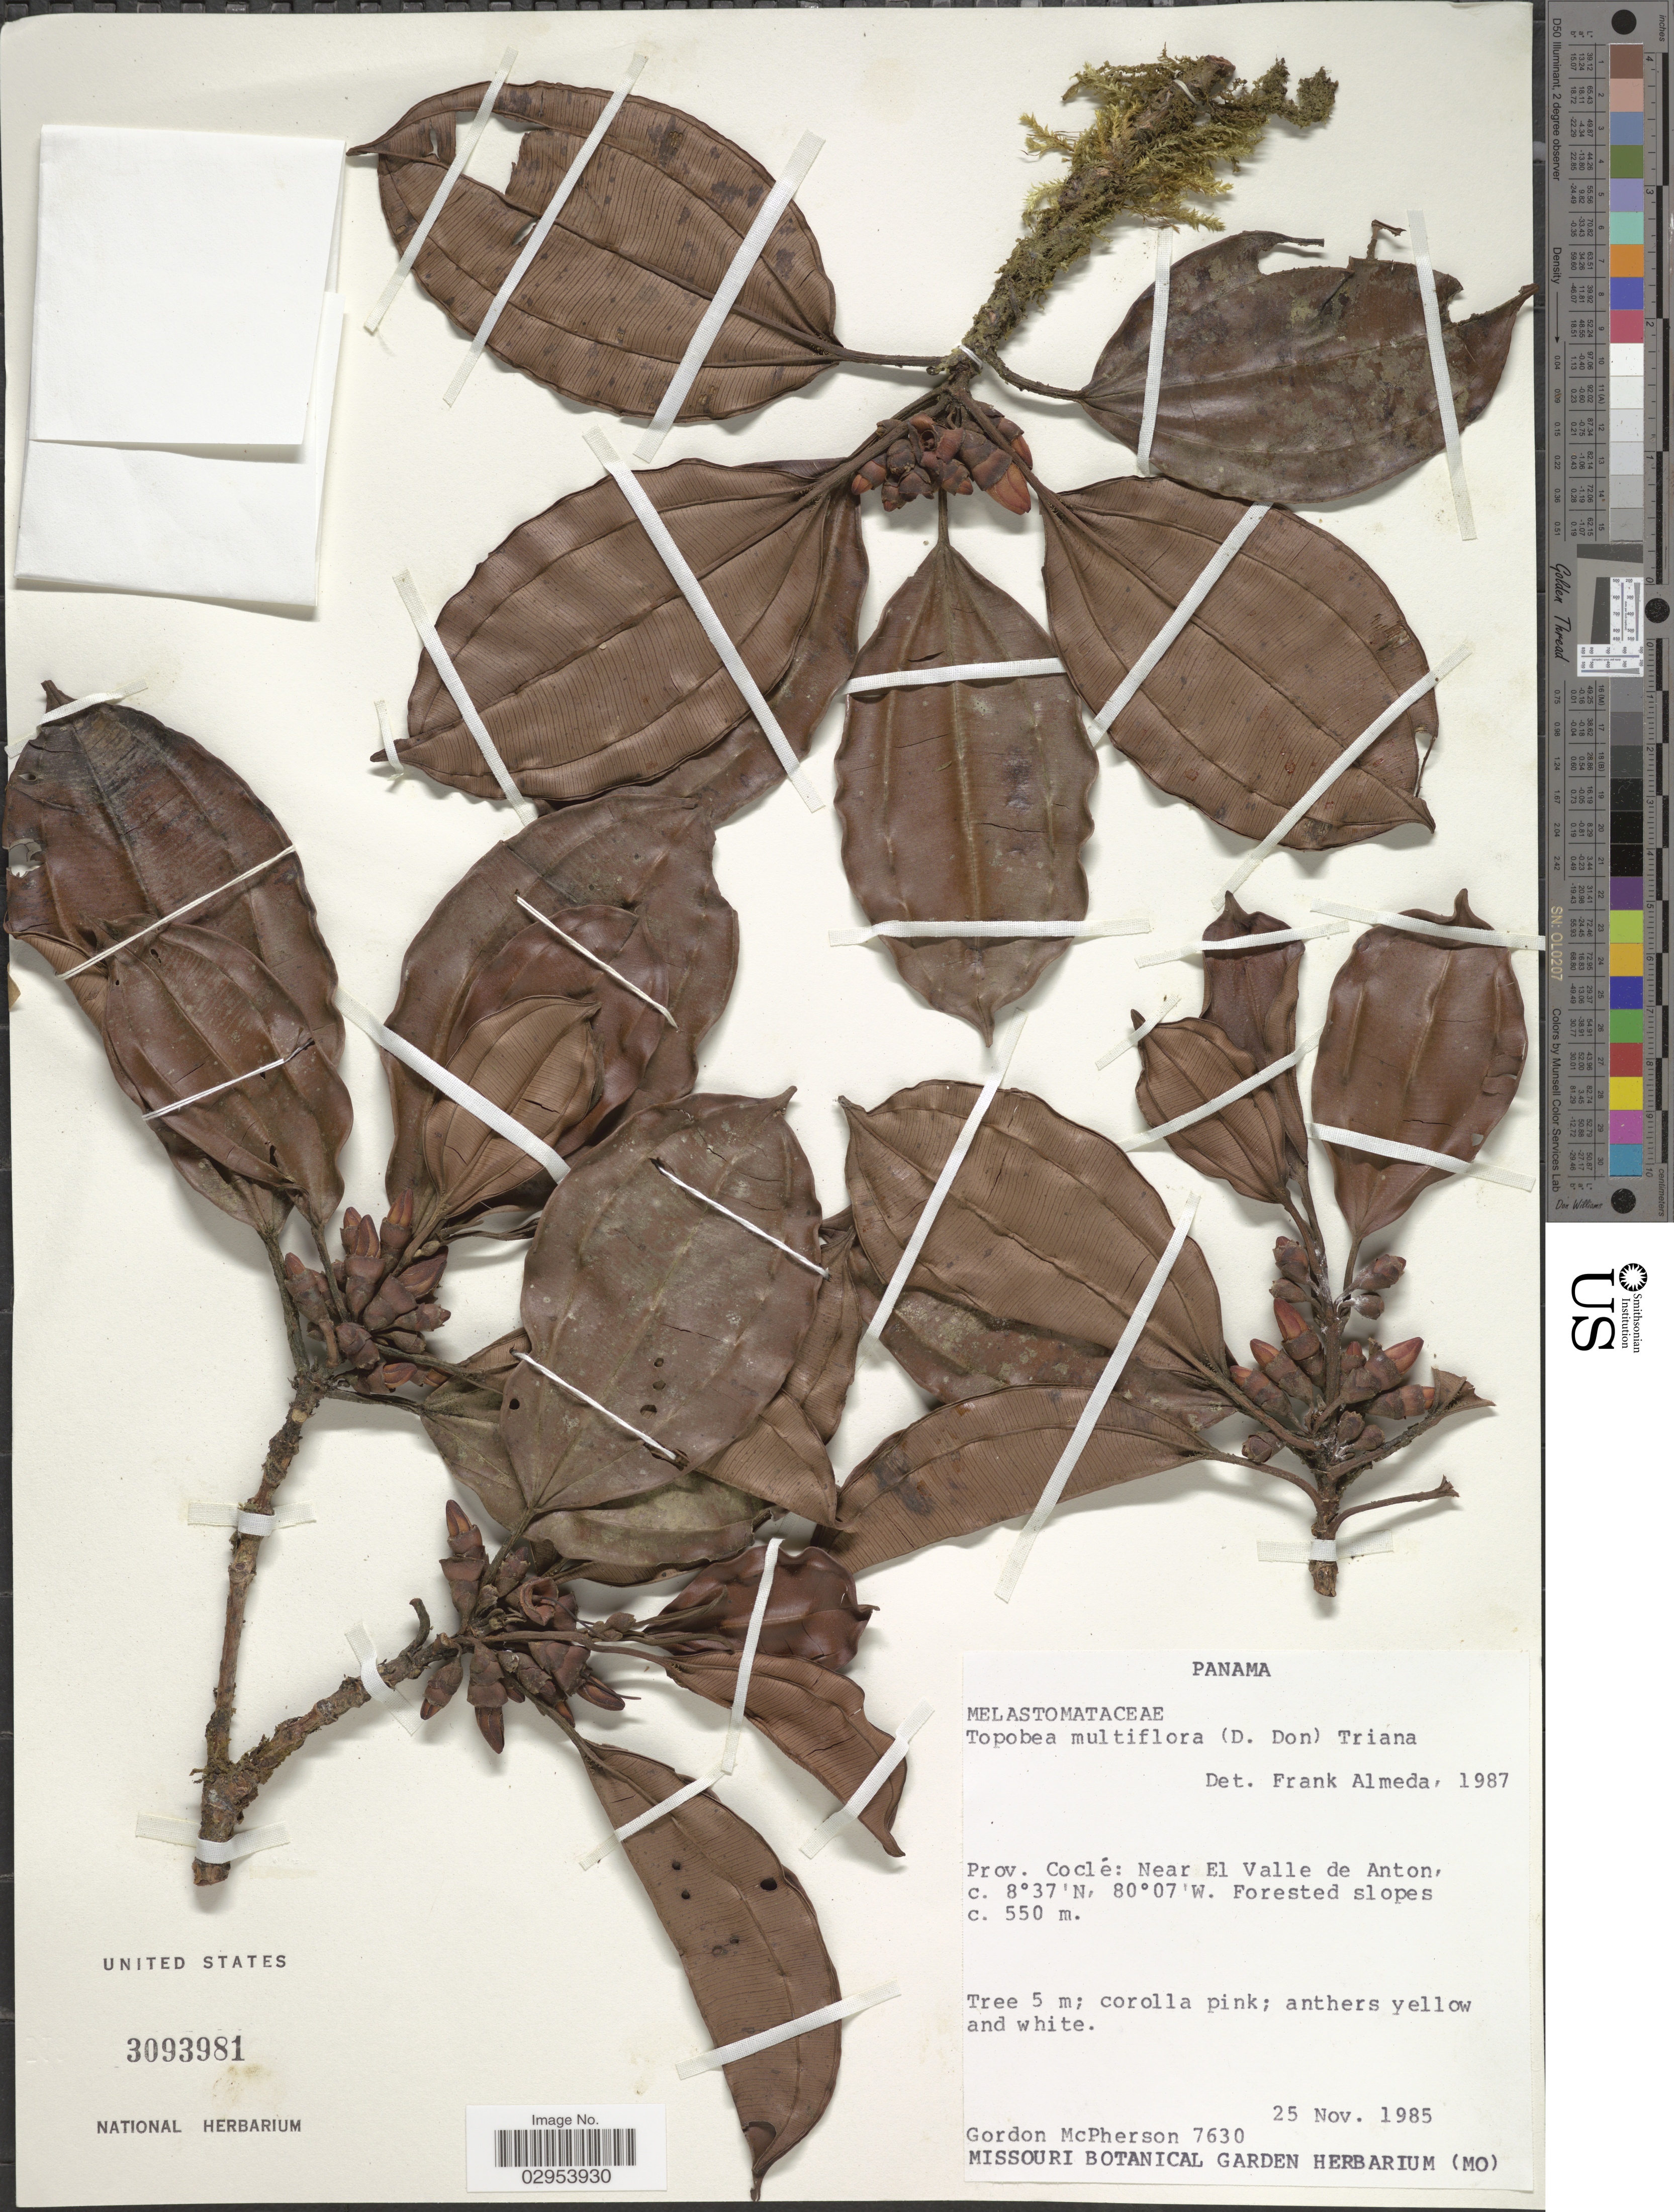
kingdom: Plantae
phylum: Tracheophyta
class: Magnoliopsida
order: Myrtales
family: Melastomataceae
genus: Topobea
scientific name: Topobea multiflora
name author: (D. Don) Triana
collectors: G. D. McPherson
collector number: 7630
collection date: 1985-11-25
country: Panama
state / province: Coclé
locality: Near El Valle de Anton.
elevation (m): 550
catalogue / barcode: US 3093981